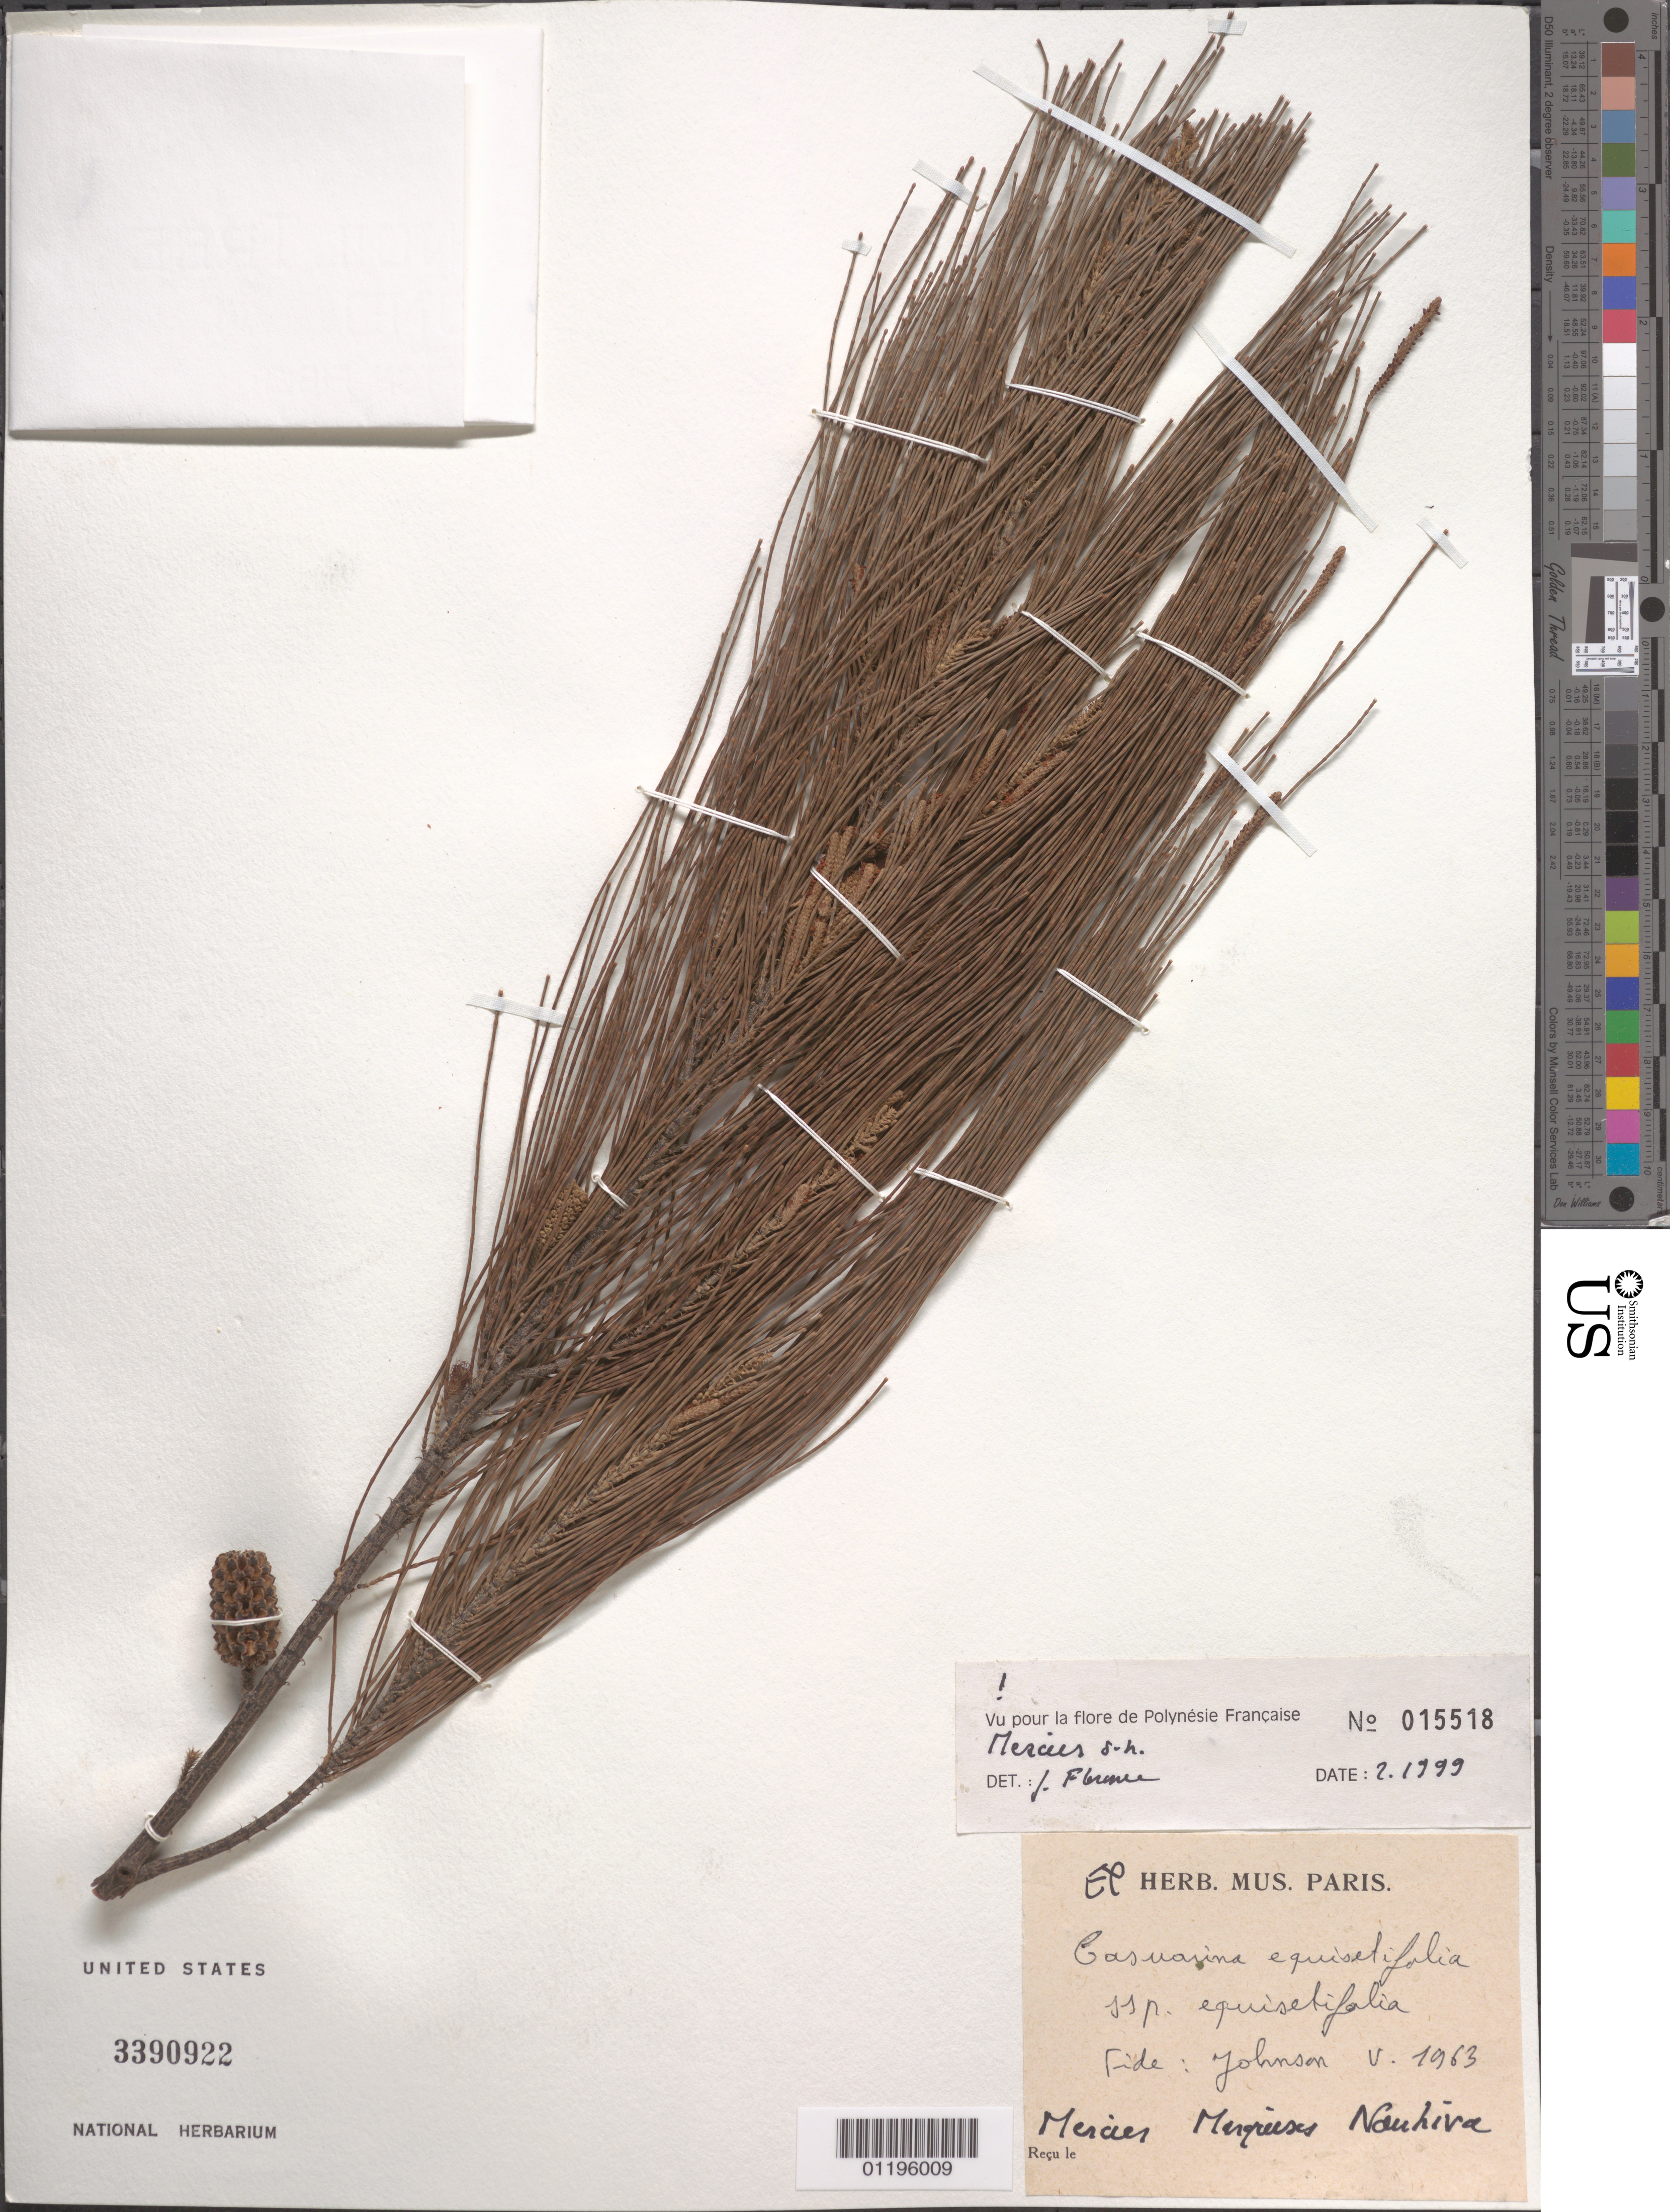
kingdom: Plantae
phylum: Tracheophyta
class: Magnoliopsida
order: Fagales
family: Casuarinaceae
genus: Casuarina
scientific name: Casuarina equisetifolia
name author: L.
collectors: V. Johnson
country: French Polynesia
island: Nuku Hiva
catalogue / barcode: US 3390922